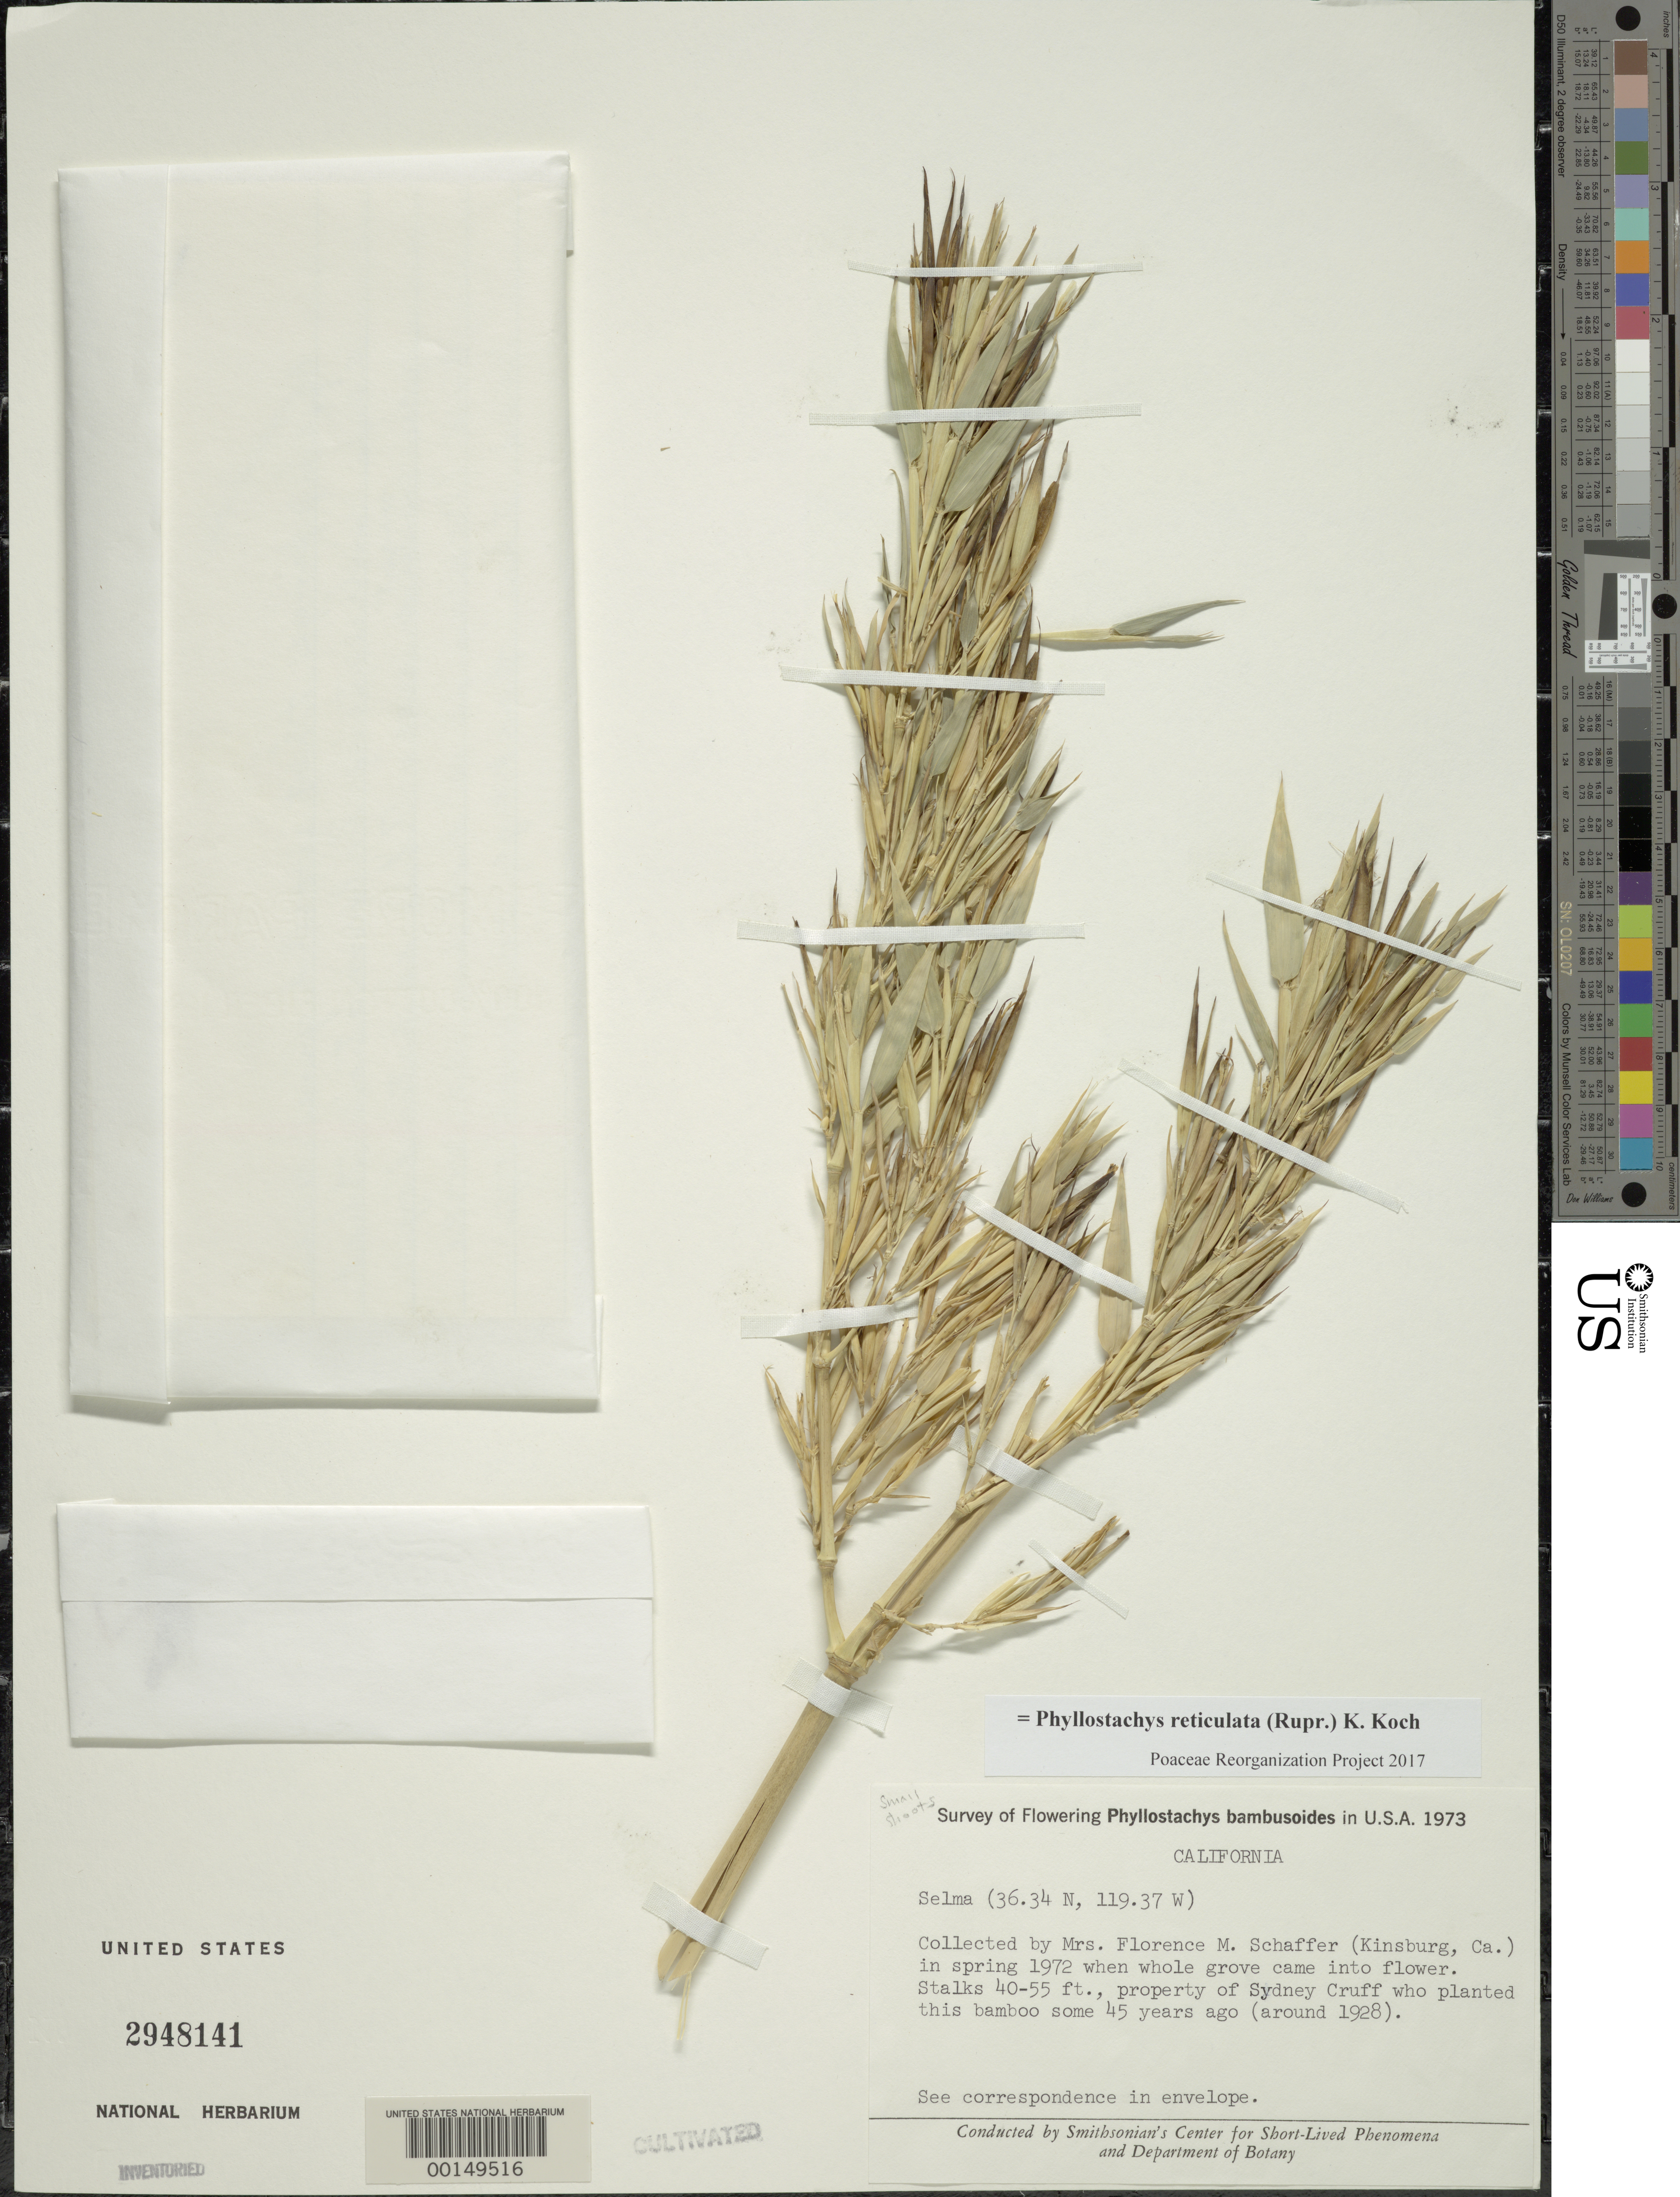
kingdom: Plantae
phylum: Tracheophyta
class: Liliopsida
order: Poales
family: Poaceae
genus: Phyllostachys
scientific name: Phyllostachys reticulata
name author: (Rupr.) K. Koch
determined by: Poaceae Reorganization Project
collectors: F. Schaffer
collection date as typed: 1972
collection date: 1972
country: United States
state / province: California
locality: Selma, lat. 36.34n: long 119.37w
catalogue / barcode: US 2948141